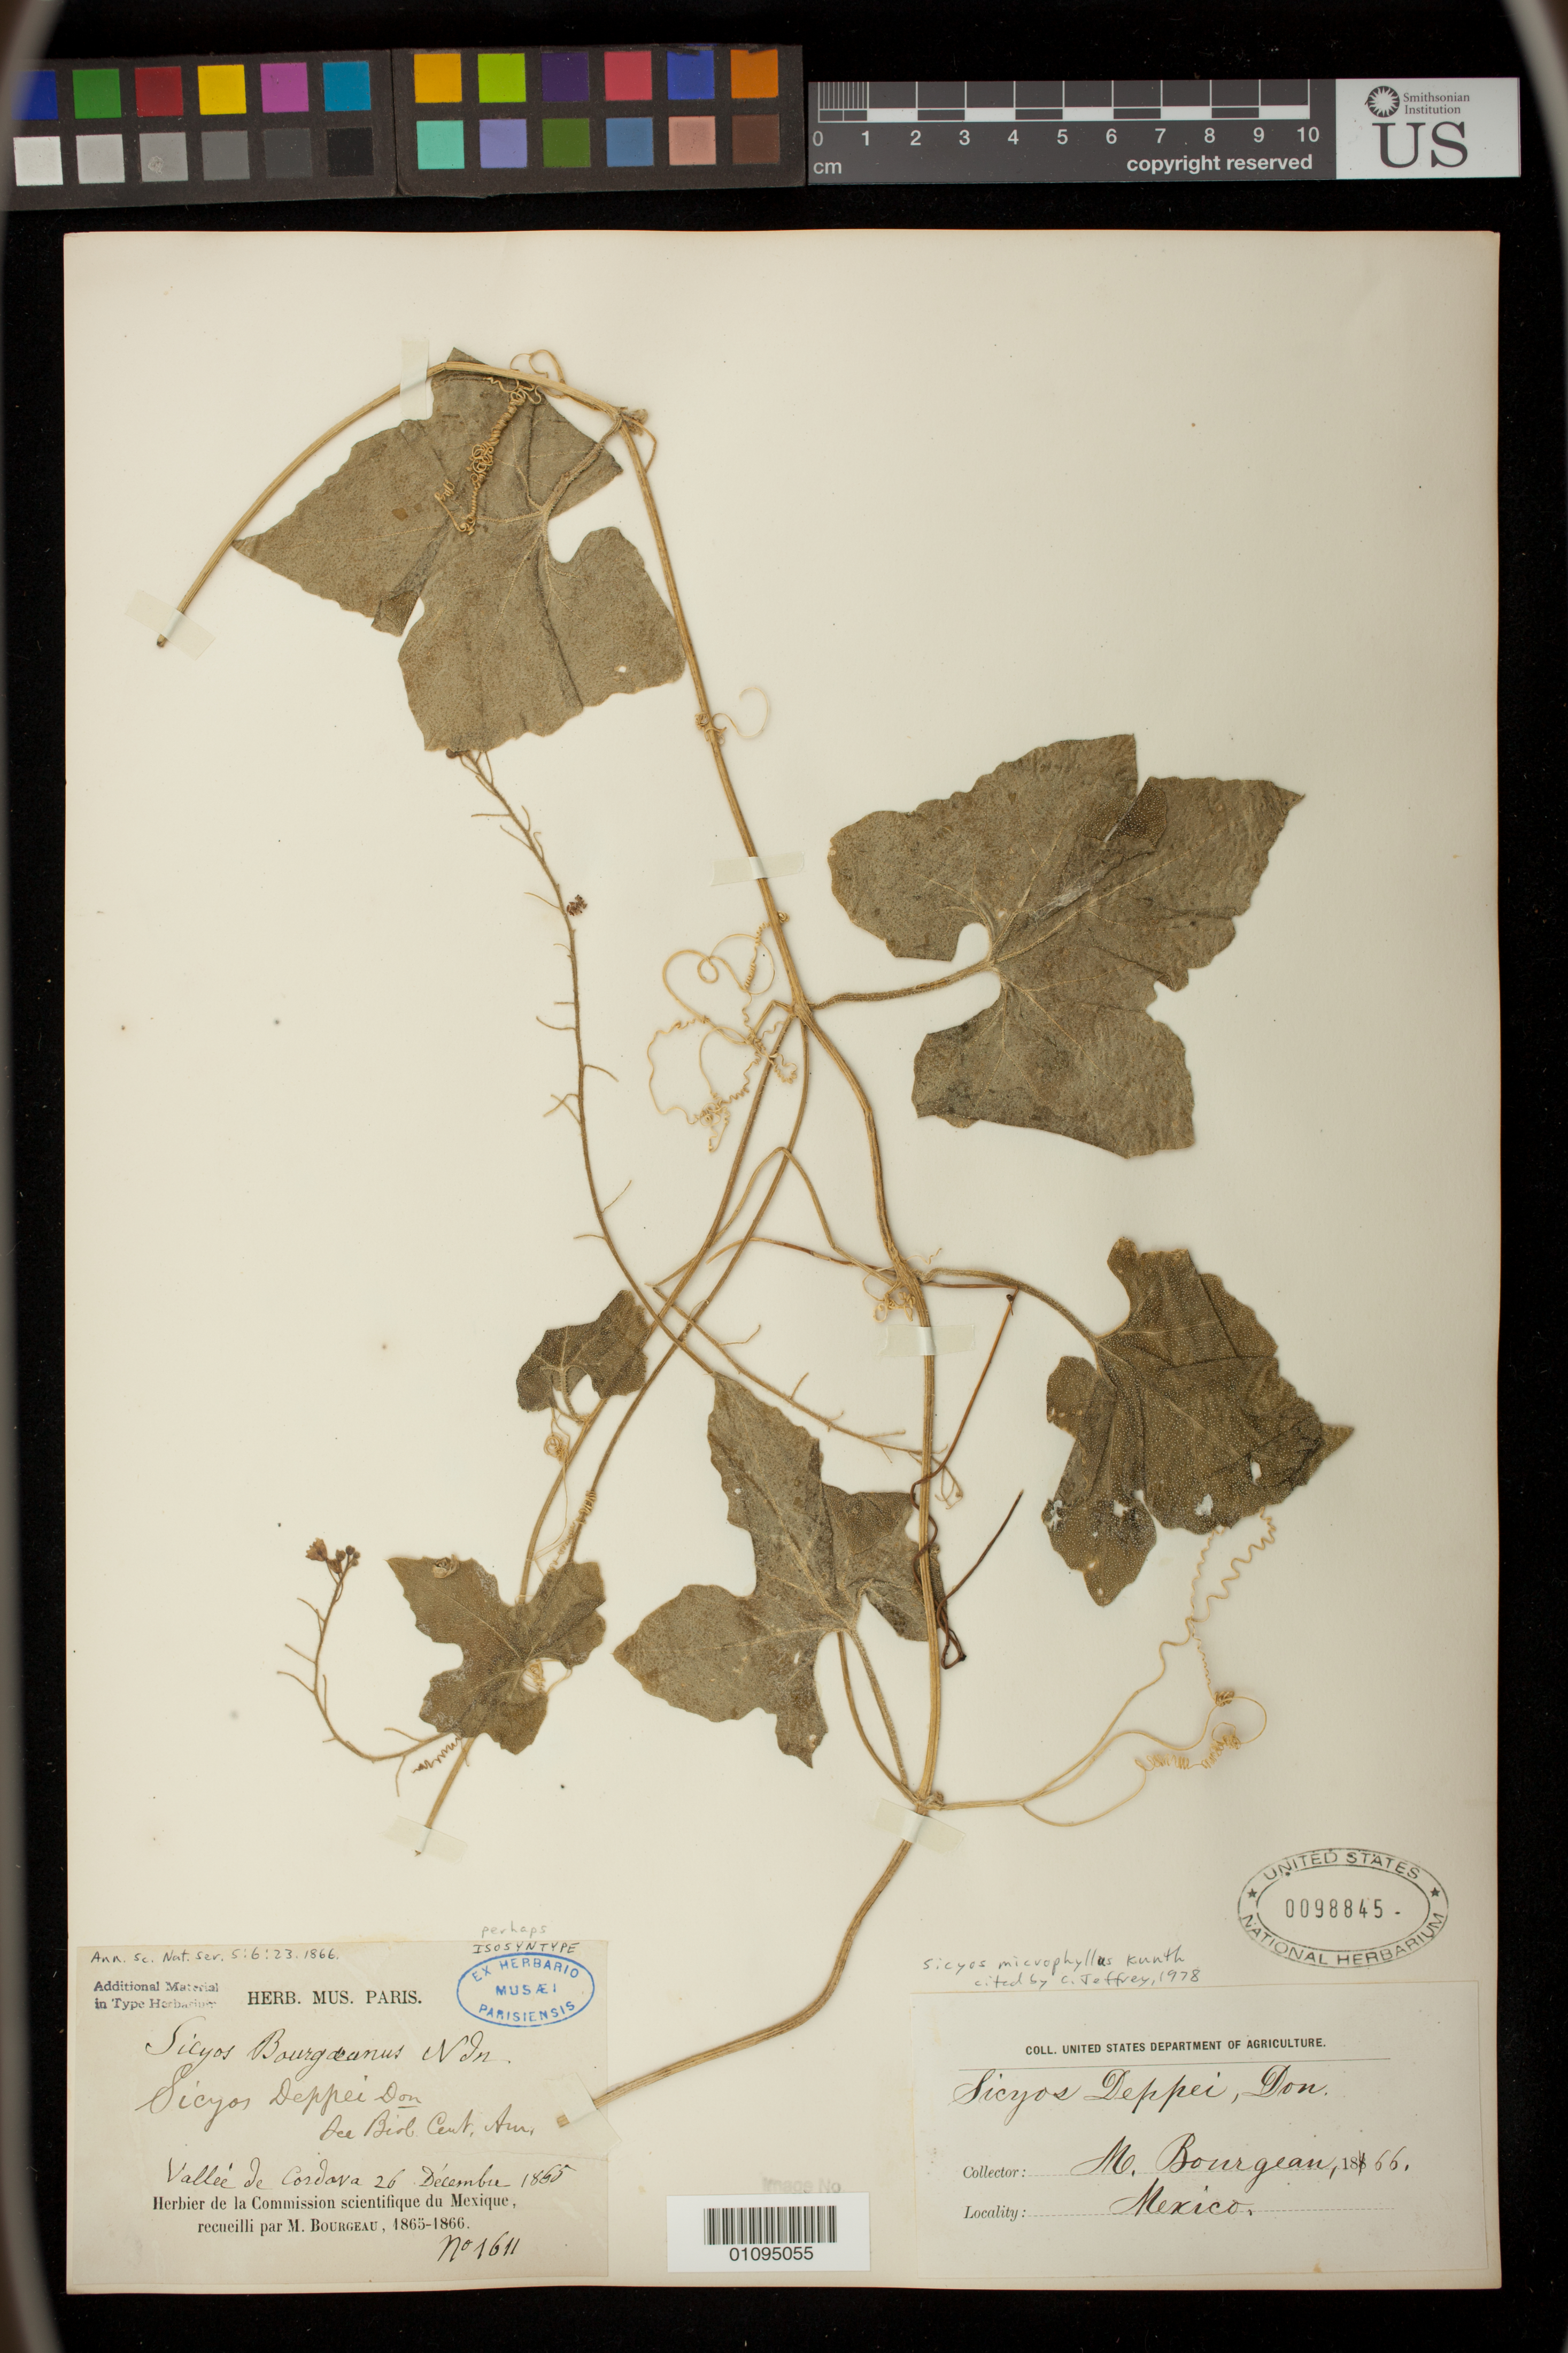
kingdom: Plantae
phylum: Tracheophyta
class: Magnoliopsida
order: Cucurbitales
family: Cucurbitaceae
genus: Sicyos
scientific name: Sicyos bourgaeanus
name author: Naudin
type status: Isosyntype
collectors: E. Bourgeau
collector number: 1611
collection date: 1865-12-26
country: Mexico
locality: Valle de Cordova.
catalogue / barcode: US 98845